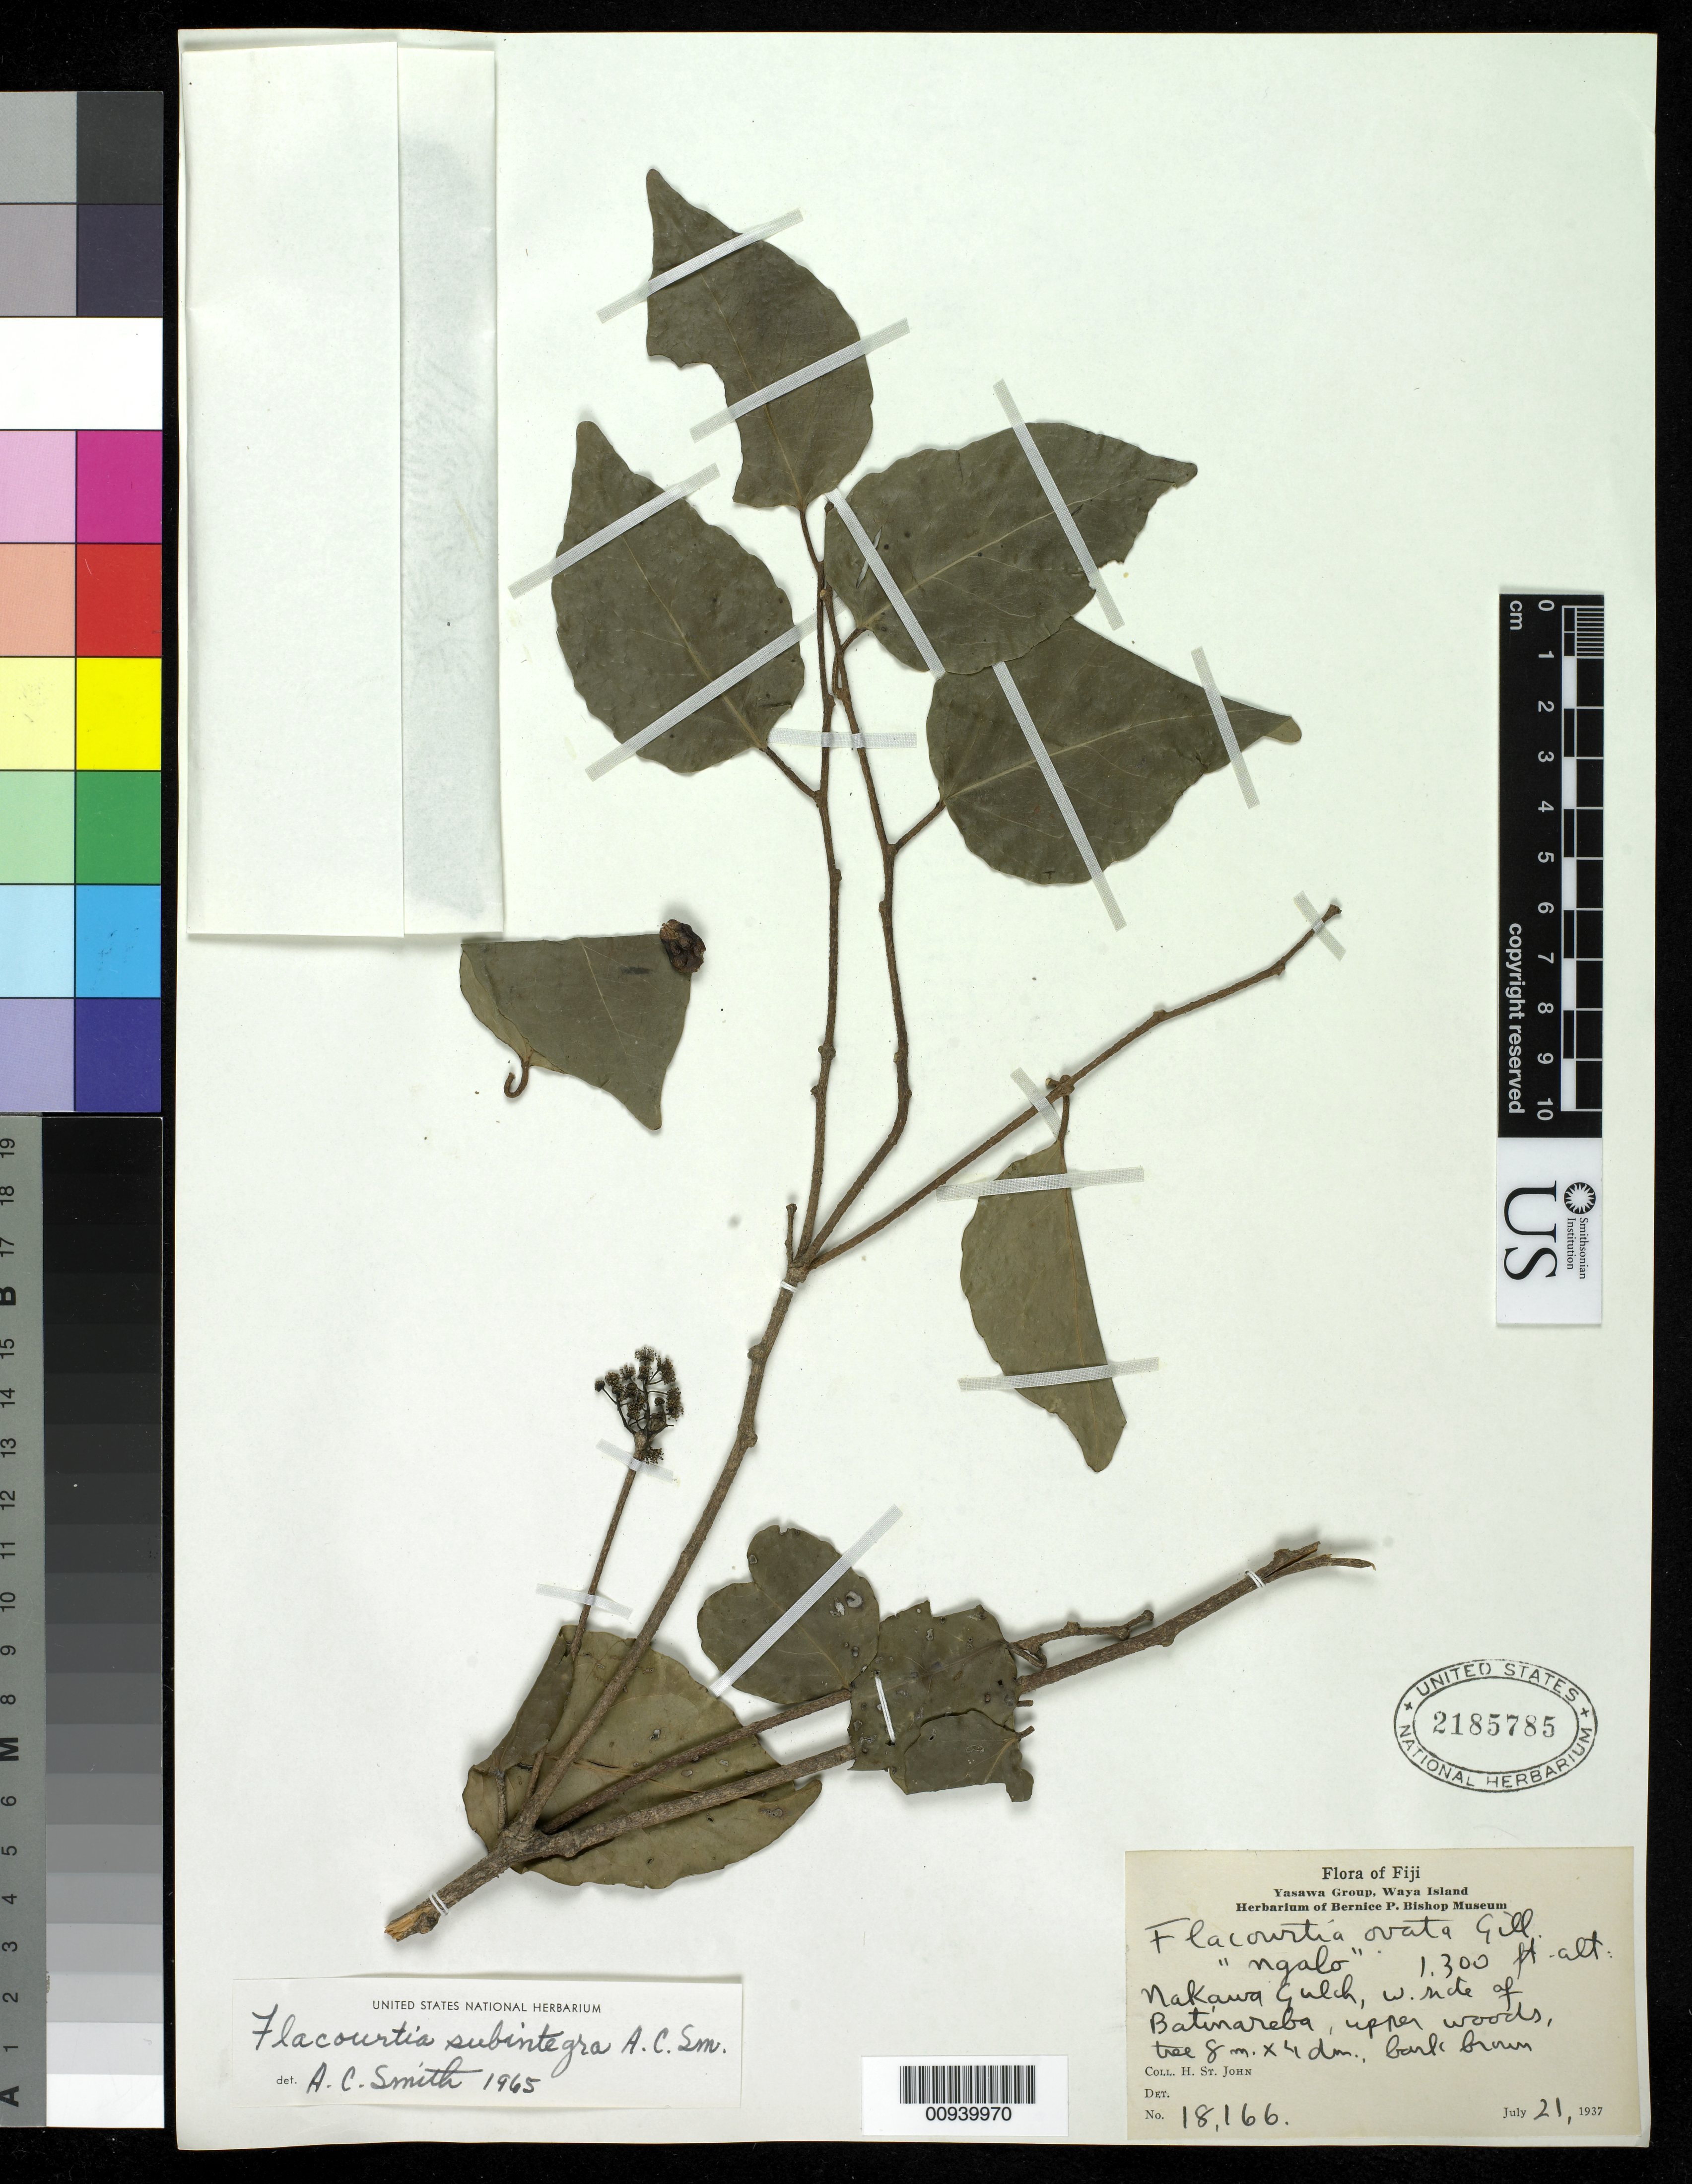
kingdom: Plantae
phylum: Tracheophyta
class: Magnoliopsida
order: Malpighiales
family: Salicaceae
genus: Flacourtia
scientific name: Flacourtia subintegra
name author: A.C. Sm.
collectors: H. St. John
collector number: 18166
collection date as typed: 21 Jul 1937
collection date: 1937-07-21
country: Fiji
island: Waya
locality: Nakawa Gulch, W. side of Batinareba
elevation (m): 396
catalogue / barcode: US 2185785